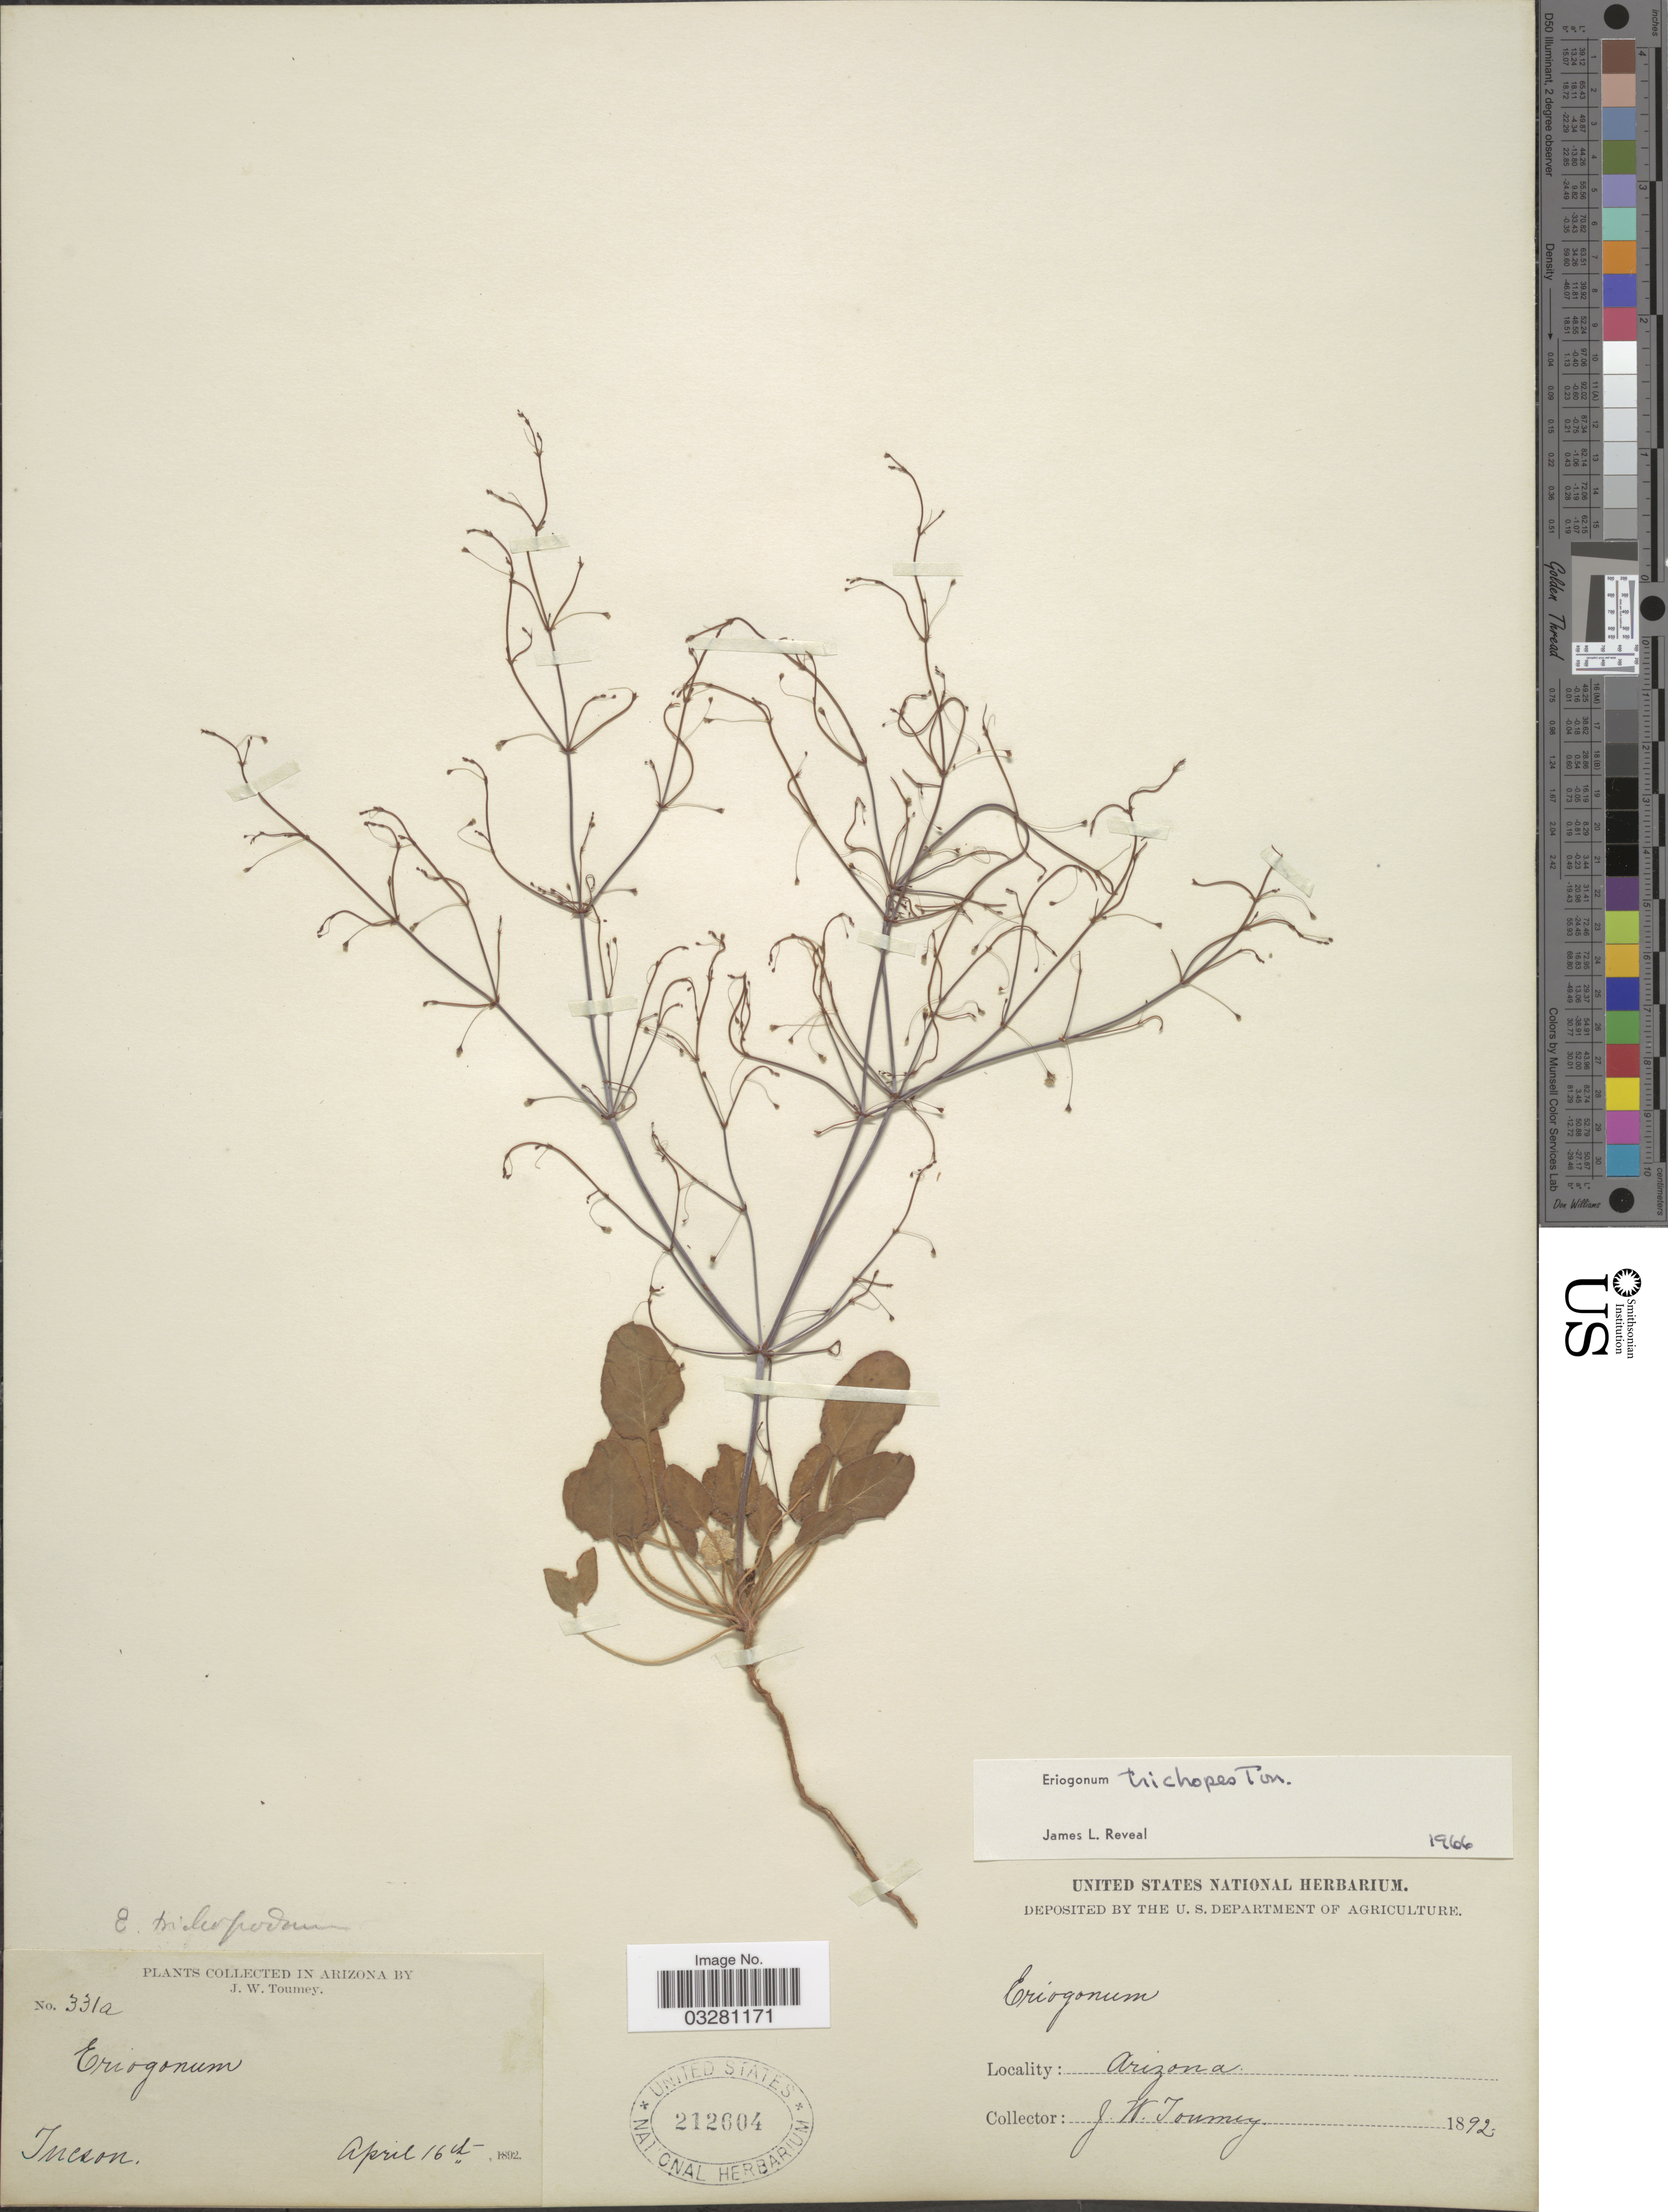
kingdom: Plantae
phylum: Tracheophyta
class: Magnoliopsida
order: Caryophyllales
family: Polygonaceae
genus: Eriogonum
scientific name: Eriogonum trichopes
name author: Torr.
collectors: J. W. Toumey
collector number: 331a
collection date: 1892-04-16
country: United States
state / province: Arizona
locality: Tucson.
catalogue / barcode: US 212604